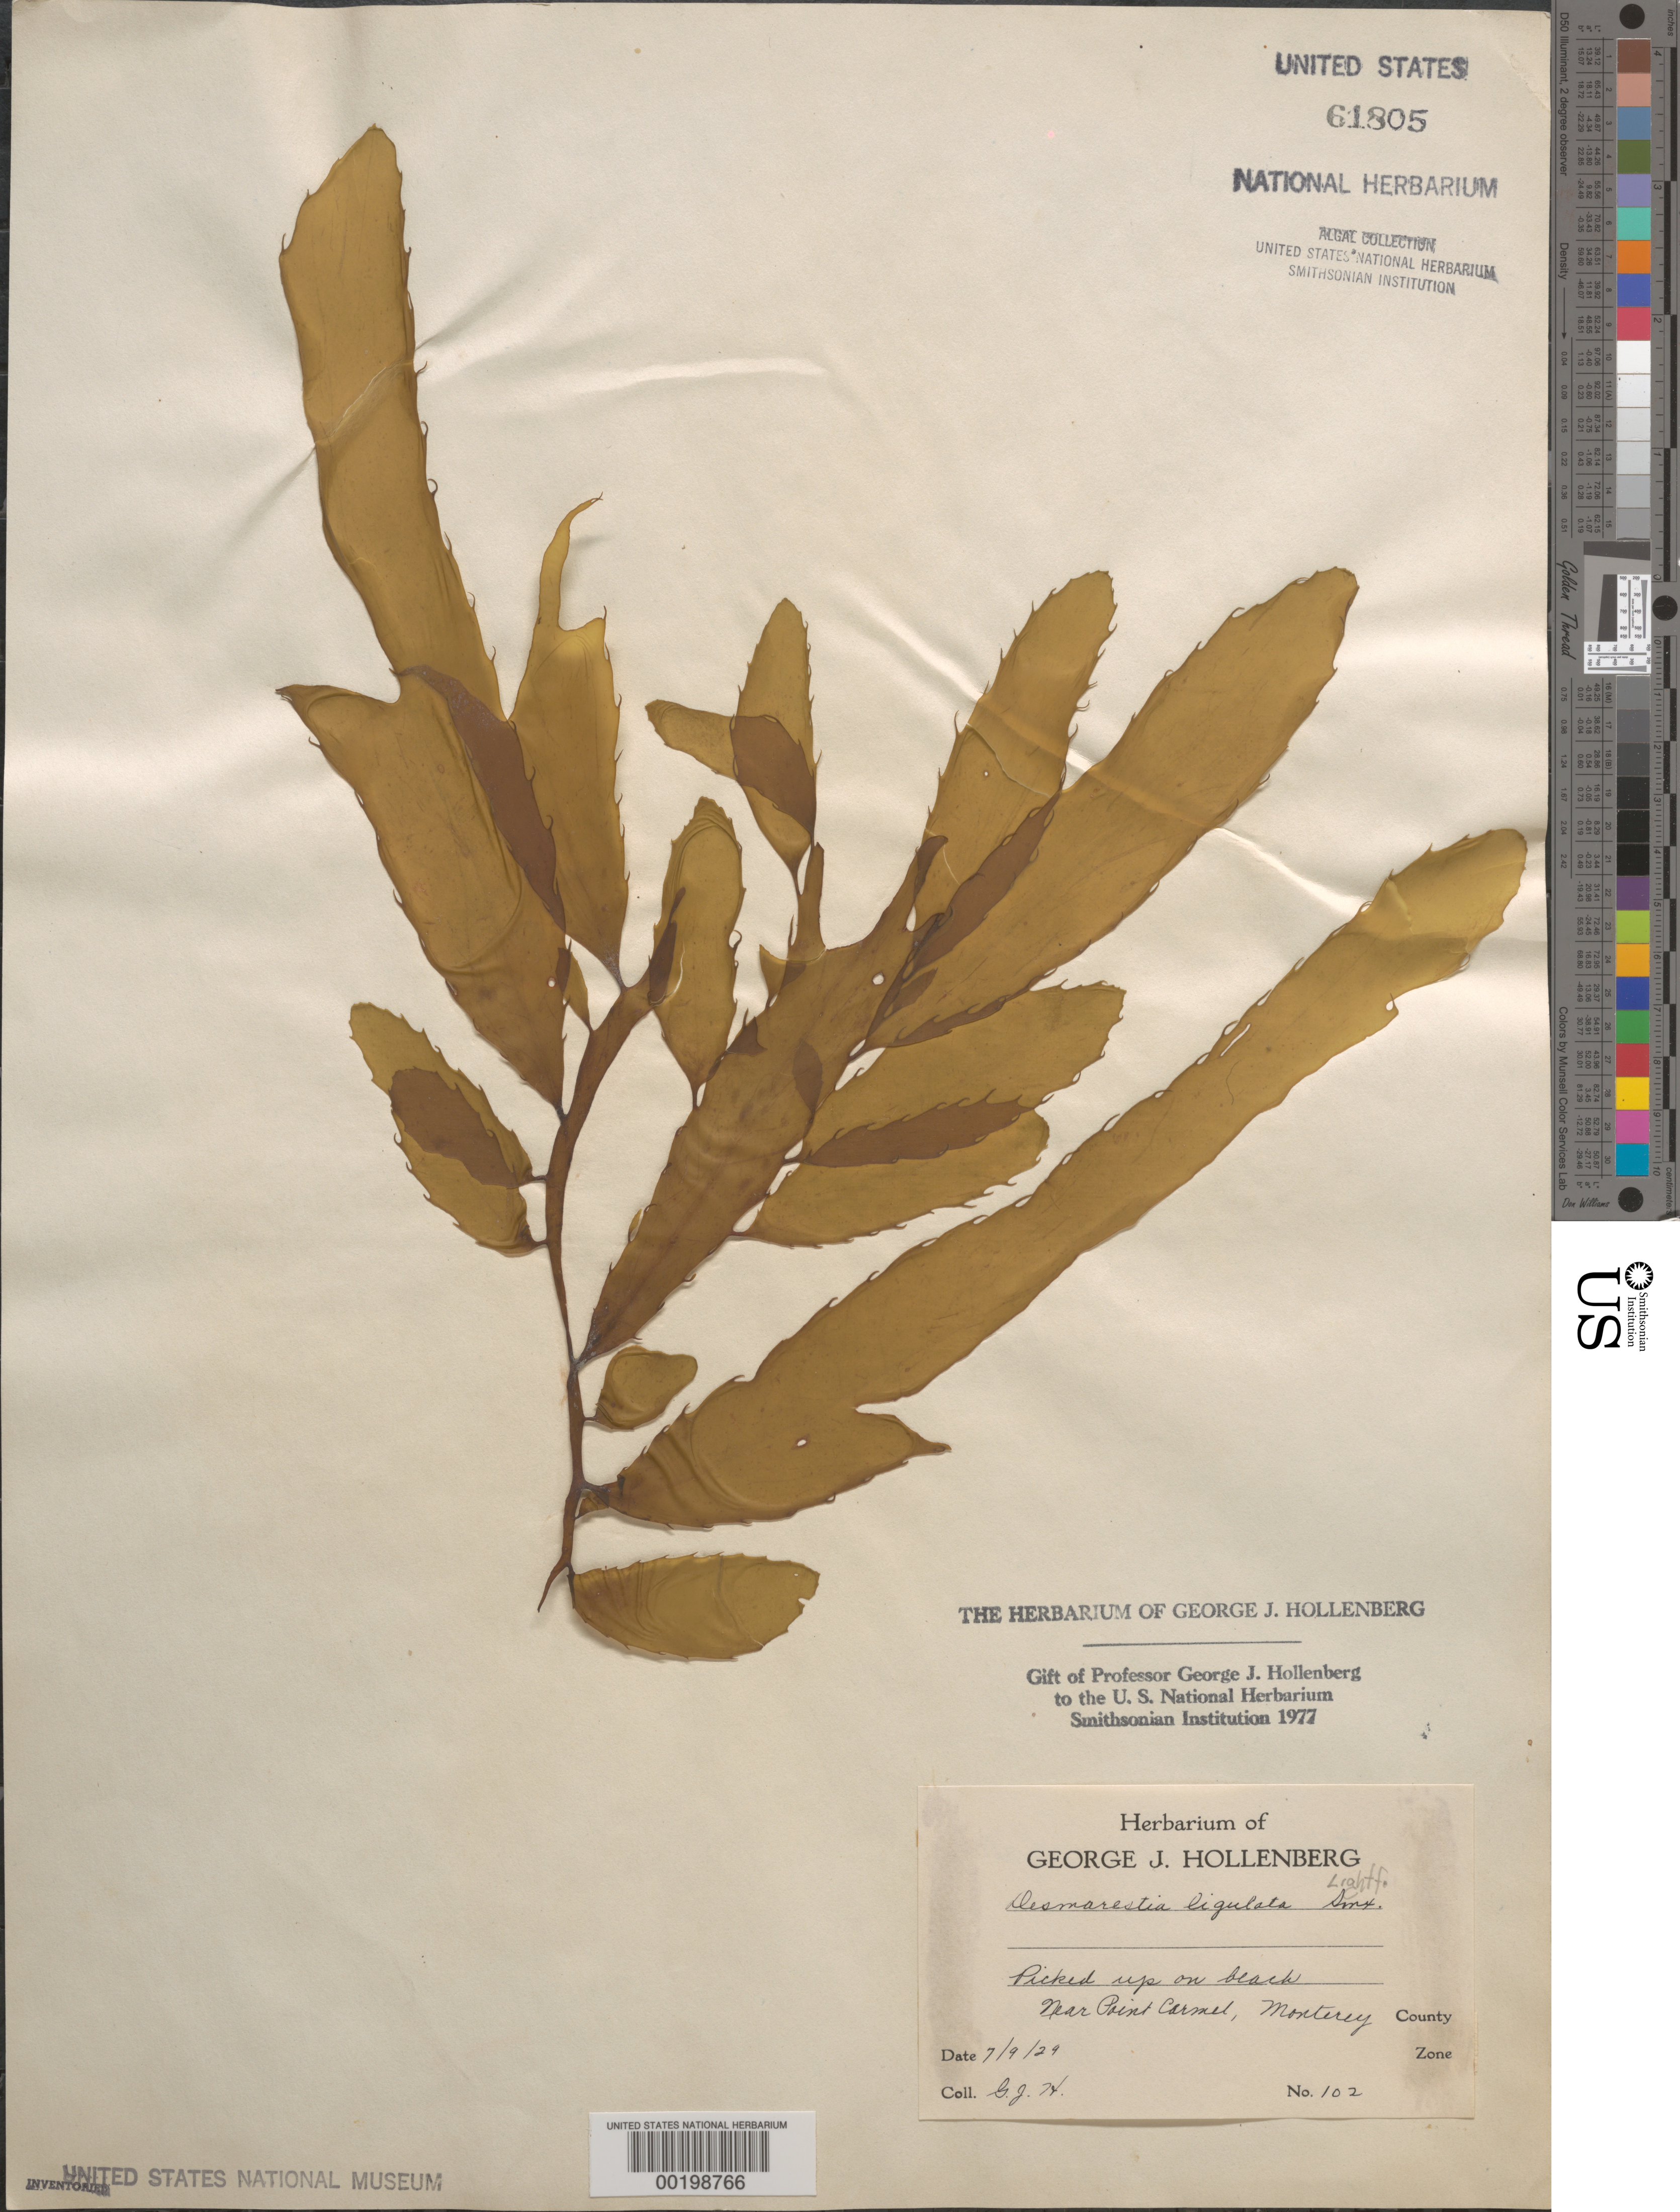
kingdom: Chromista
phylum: Ochrophyta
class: Phaeophyceae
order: Desmarestiales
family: Desmarestiaceae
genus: Desmarestia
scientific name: Desmarestia ligulata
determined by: Hollenberg, George J.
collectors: G. Hollenberg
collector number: GJH 102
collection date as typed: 09 Jul 1929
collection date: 1929-07-09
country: United States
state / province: California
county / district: Monterey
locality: Near Point Carmel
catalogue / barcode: US 61805